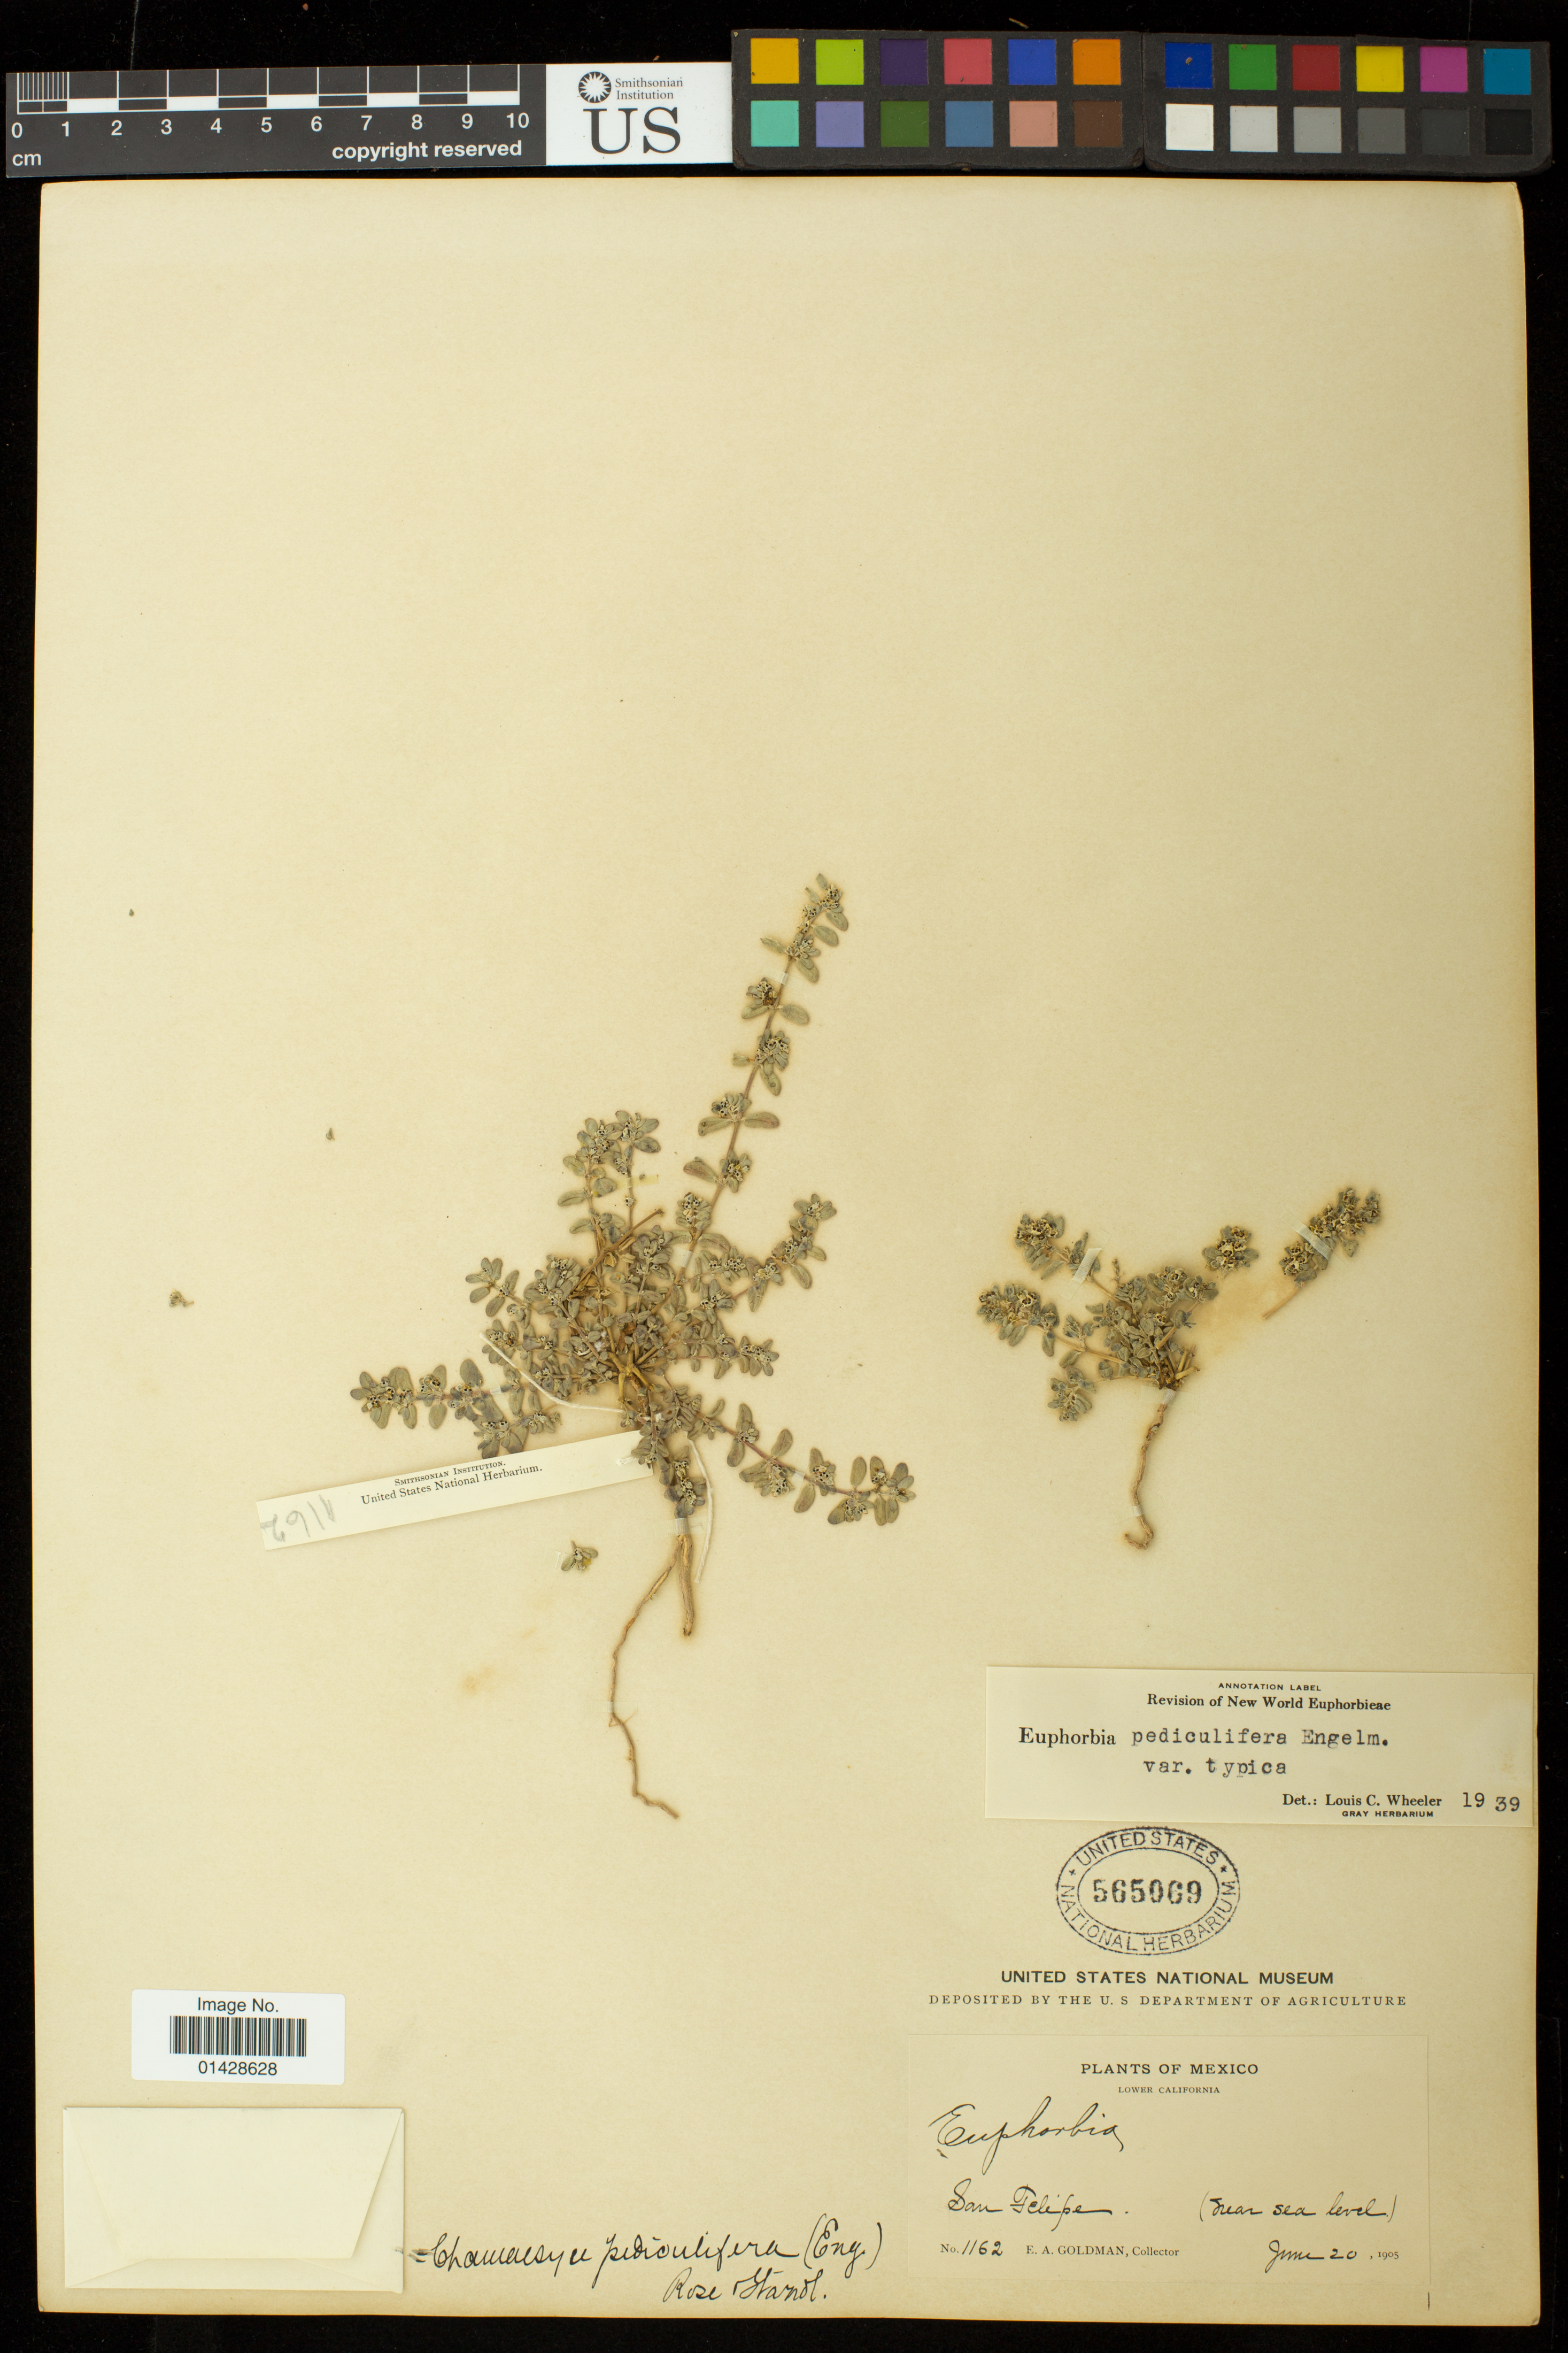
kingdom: Plantae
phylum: Tracheophyta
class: Magnoliopsida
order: Malpighiales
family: Euphorbiaceae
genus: Euphorbia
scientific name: Euphorbia pediculifera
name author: Engelm.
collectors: E. A. Goldman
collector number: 1162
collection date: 1905-06-20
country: Mexico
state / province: Baja California Norte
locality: San Felipe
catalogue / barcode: US 565069